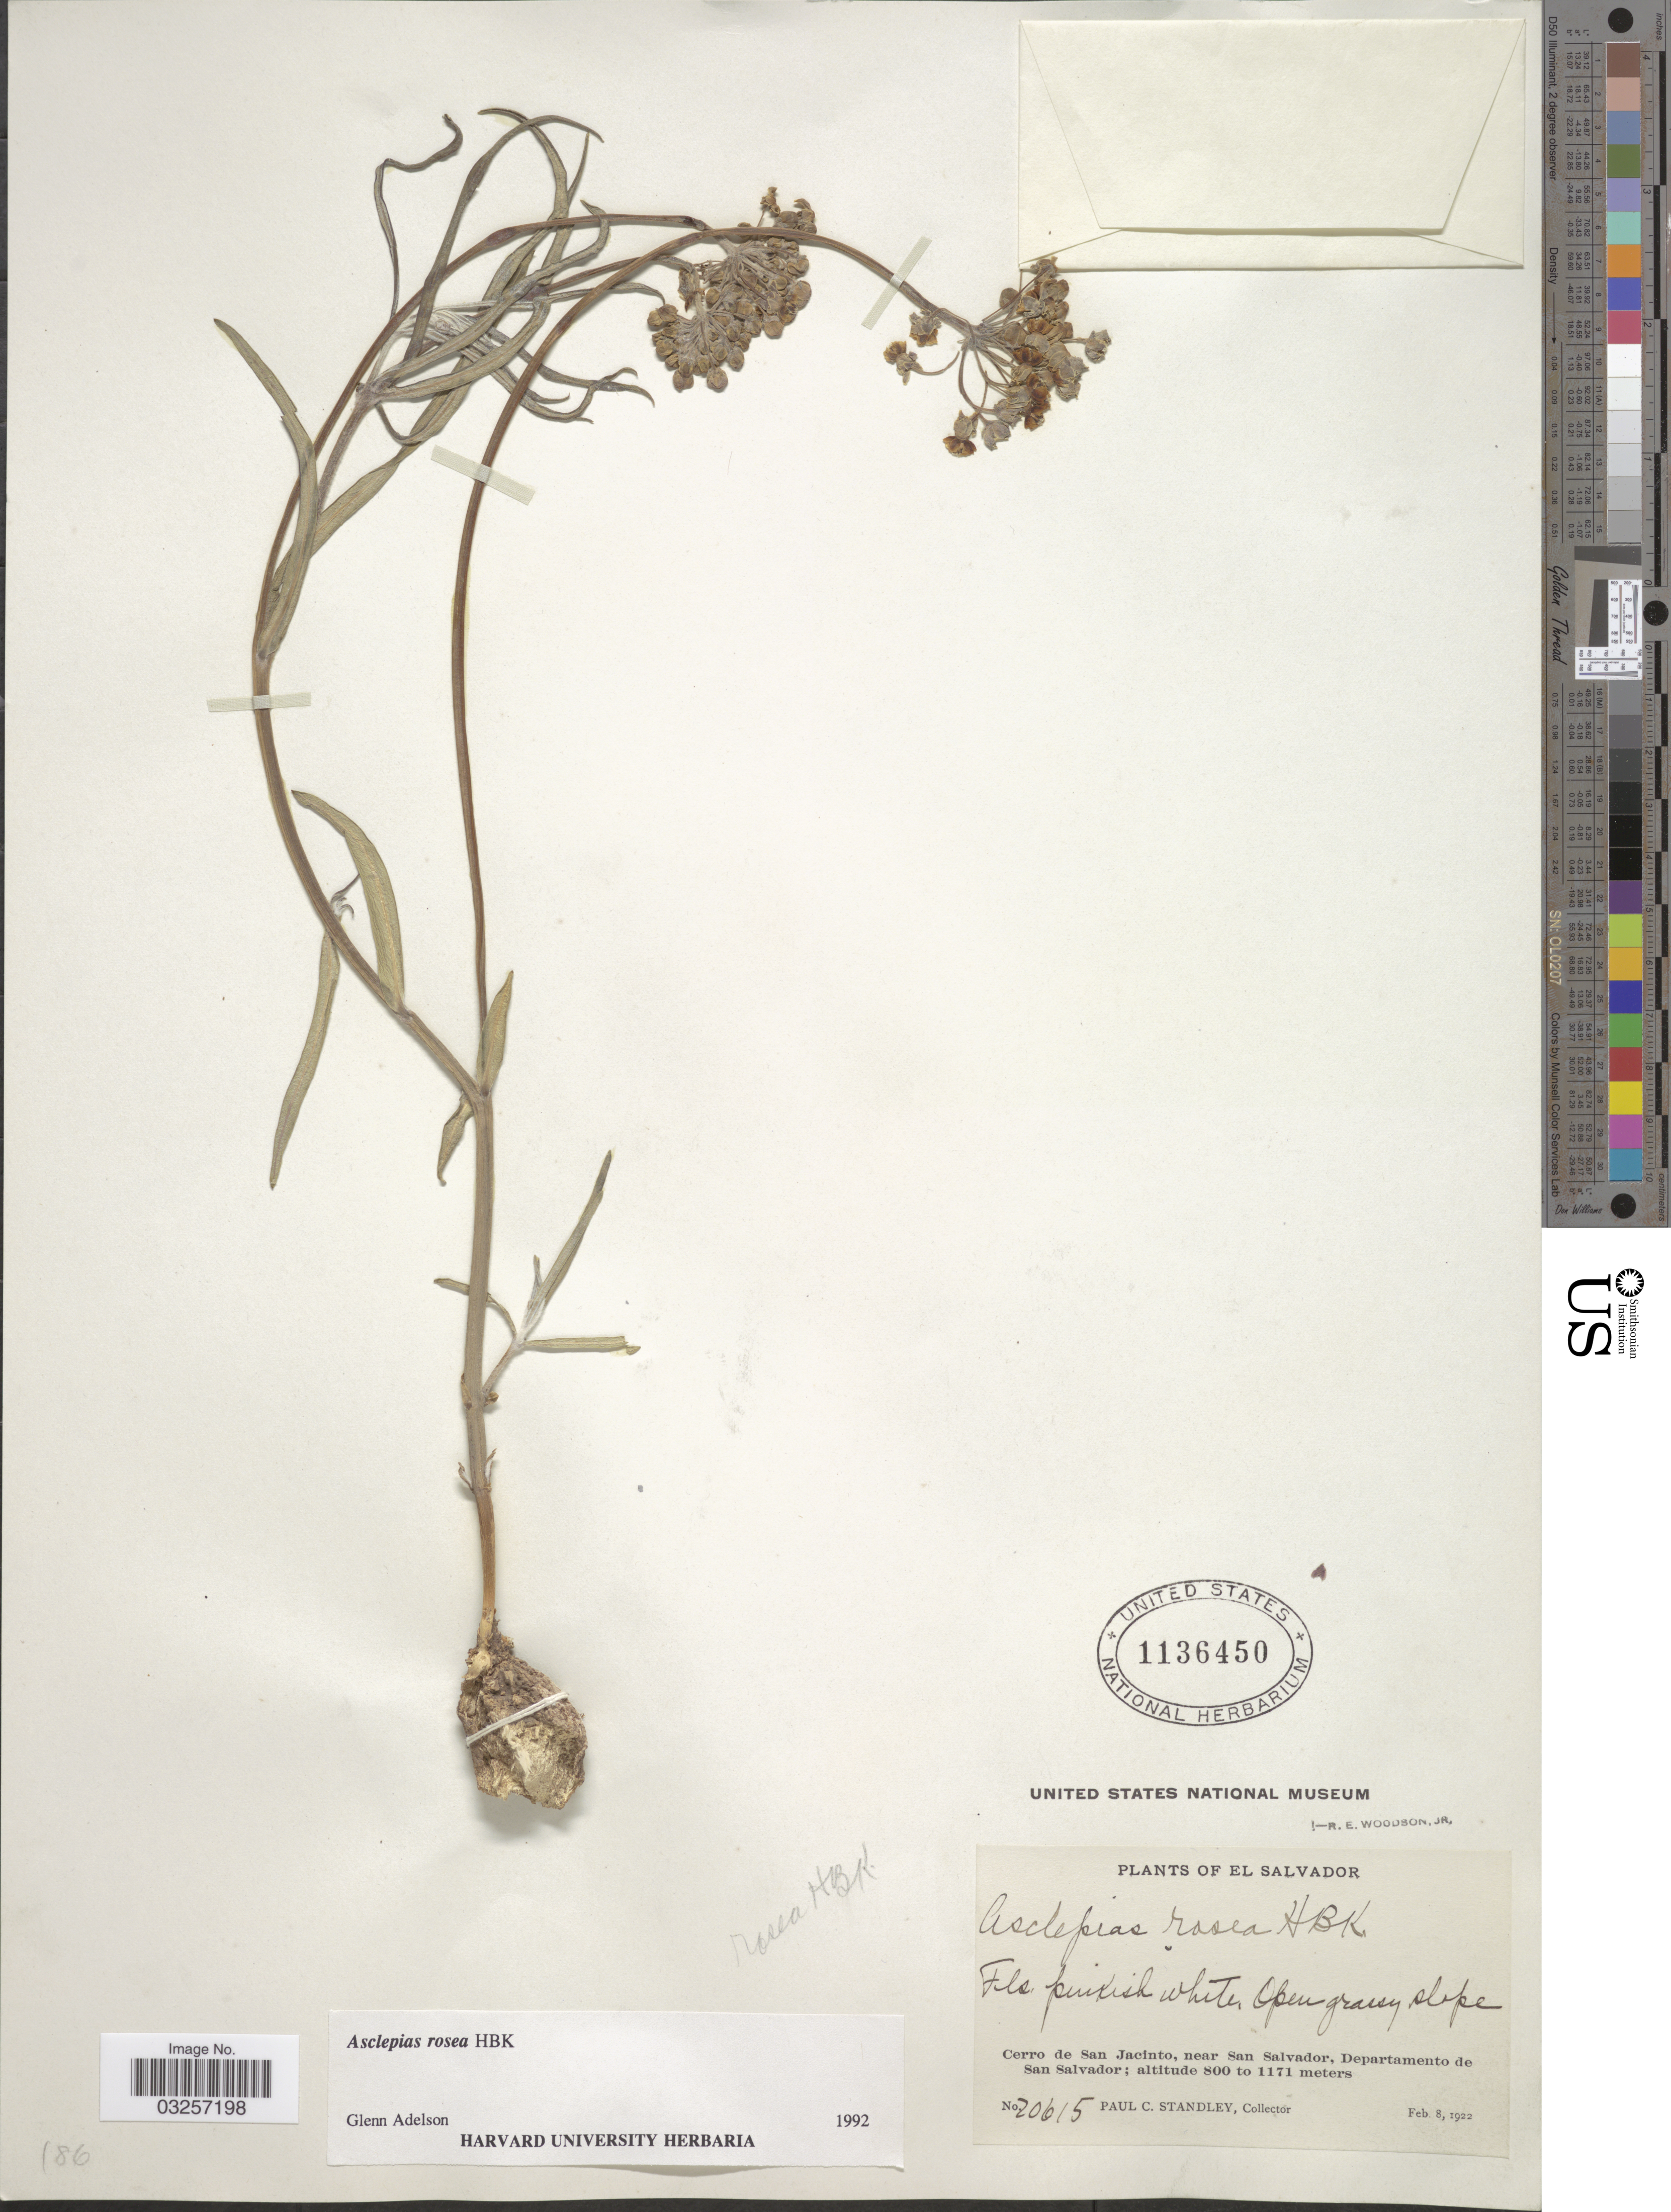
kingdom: Plantae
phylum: Tracheophyta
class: Magnoliopsida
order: Gentianales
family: Apocynaceae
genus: Asclepias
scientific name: Asclepias rosea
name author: Kunth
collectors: P. C. Standley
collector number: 20615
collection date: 1922-02-08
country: El Salvador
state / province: San Salvador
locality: Cerro de San Jacinto, near San Salvador, Departamento de San Salvador.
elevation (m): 800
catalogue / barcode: US 1136450